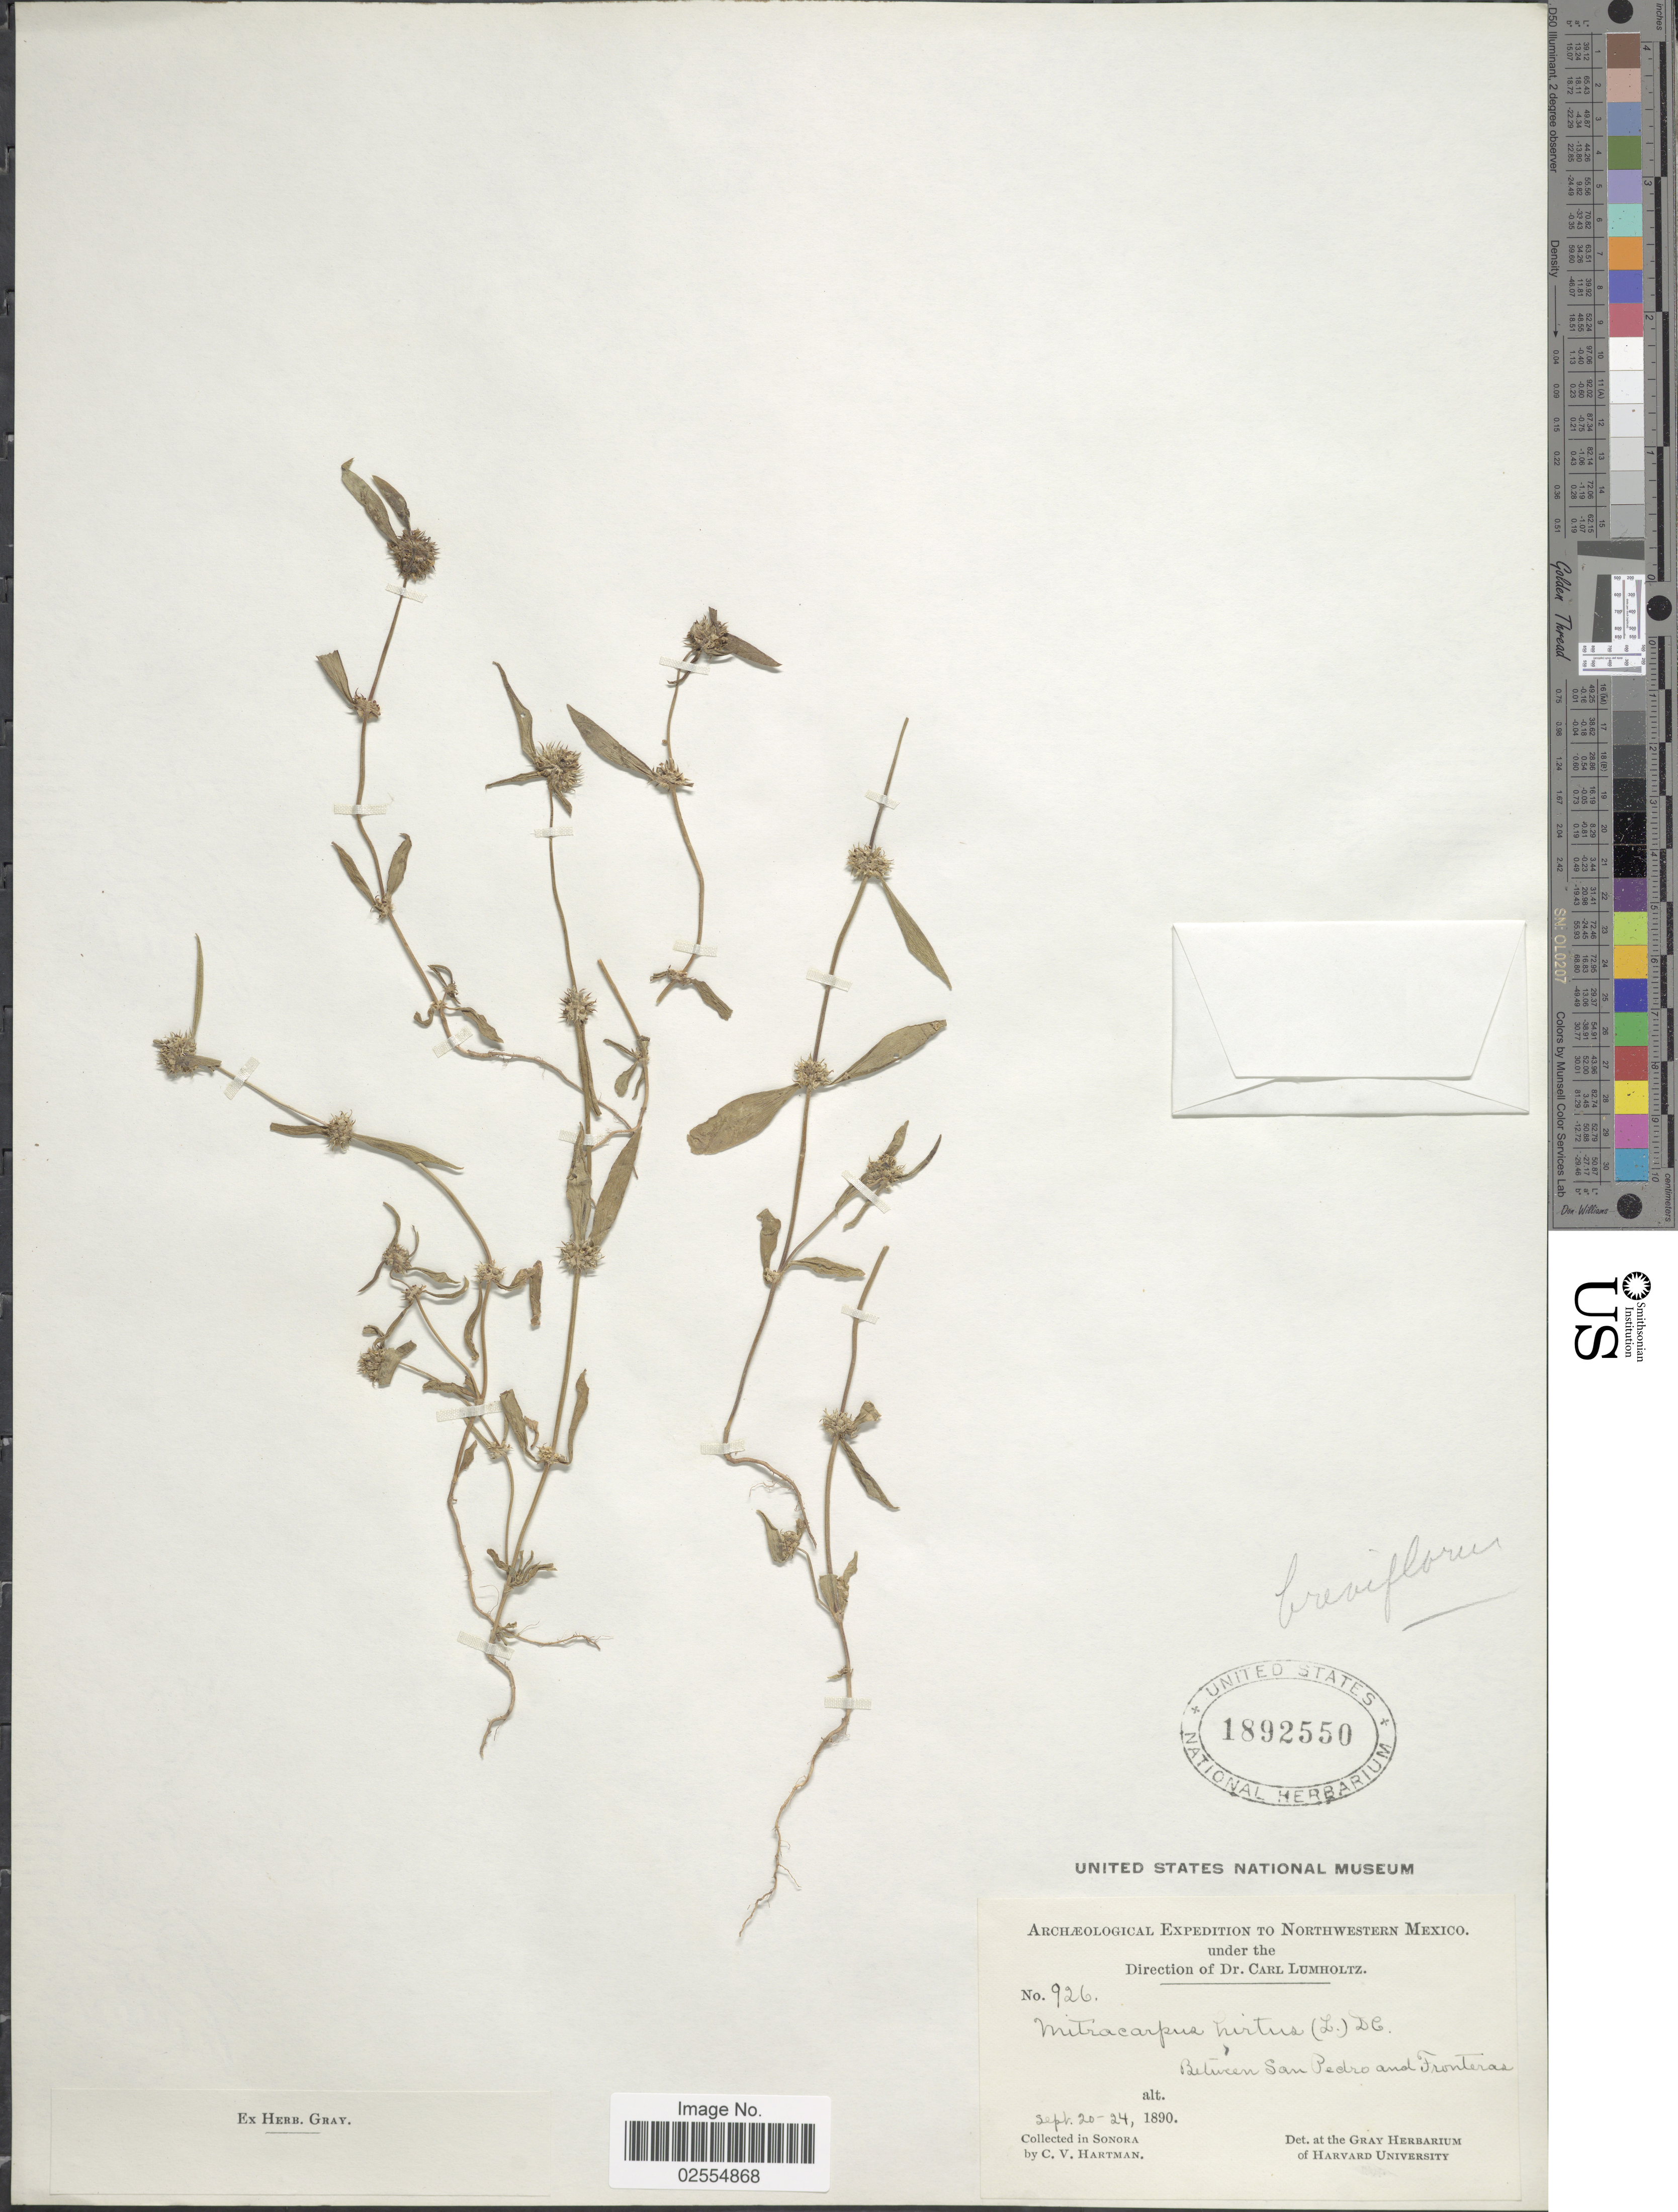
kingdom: Plantae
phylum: Tracheophyta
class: Magnoliopsida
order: Gentianales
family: Rubiaceae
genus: Mitracarpus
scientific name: Mitracarpus hirtus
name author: (L.) DC.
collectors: C. V. Hartman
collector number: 926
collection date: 1890-09-20/1890-09-24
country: Mexico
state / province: Sonora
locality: Between San Pedro and Fronteras. Northwestern Mexico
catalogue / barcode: US 1892550